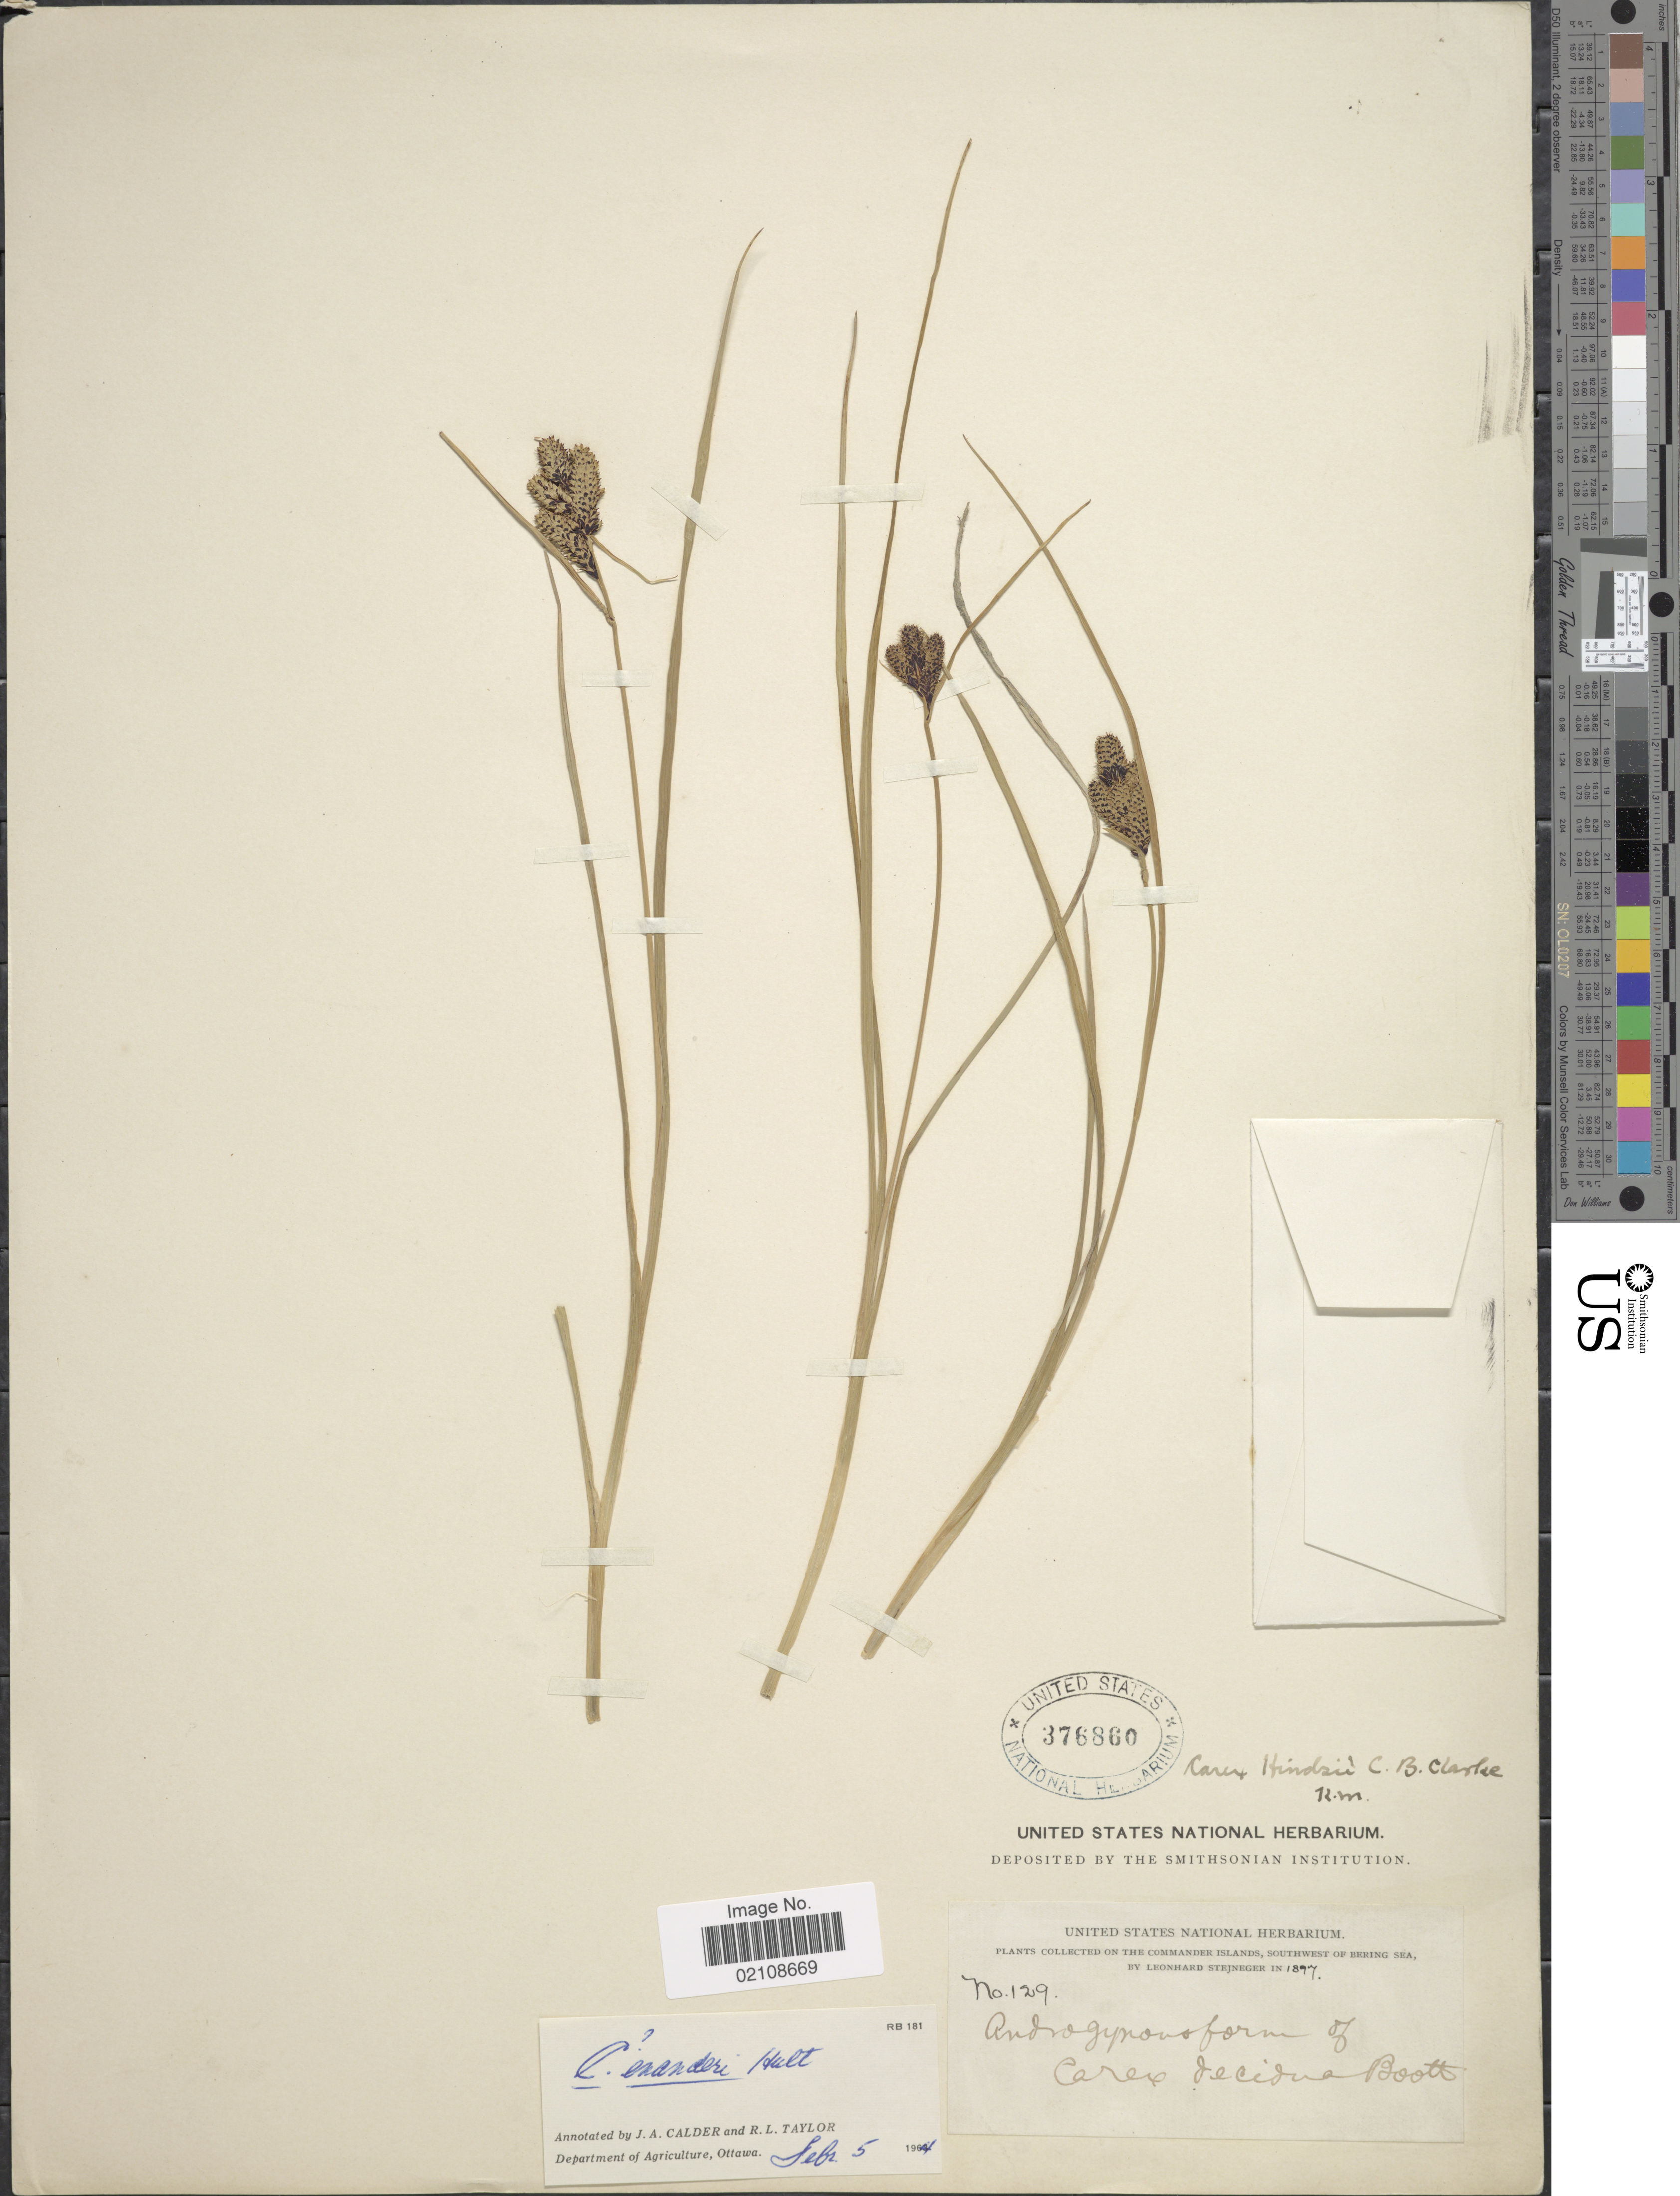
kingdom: Plantae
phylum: Tracheophyta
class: Liliopsida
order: Poales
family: Cyperaceae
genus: Carex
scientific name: Carex enanderi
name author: Hultén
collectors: L. Stejneger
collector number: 127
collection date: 1897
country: Russian Federation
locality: Commander Islands, southwest of Bering Sea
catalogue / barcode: US 376860